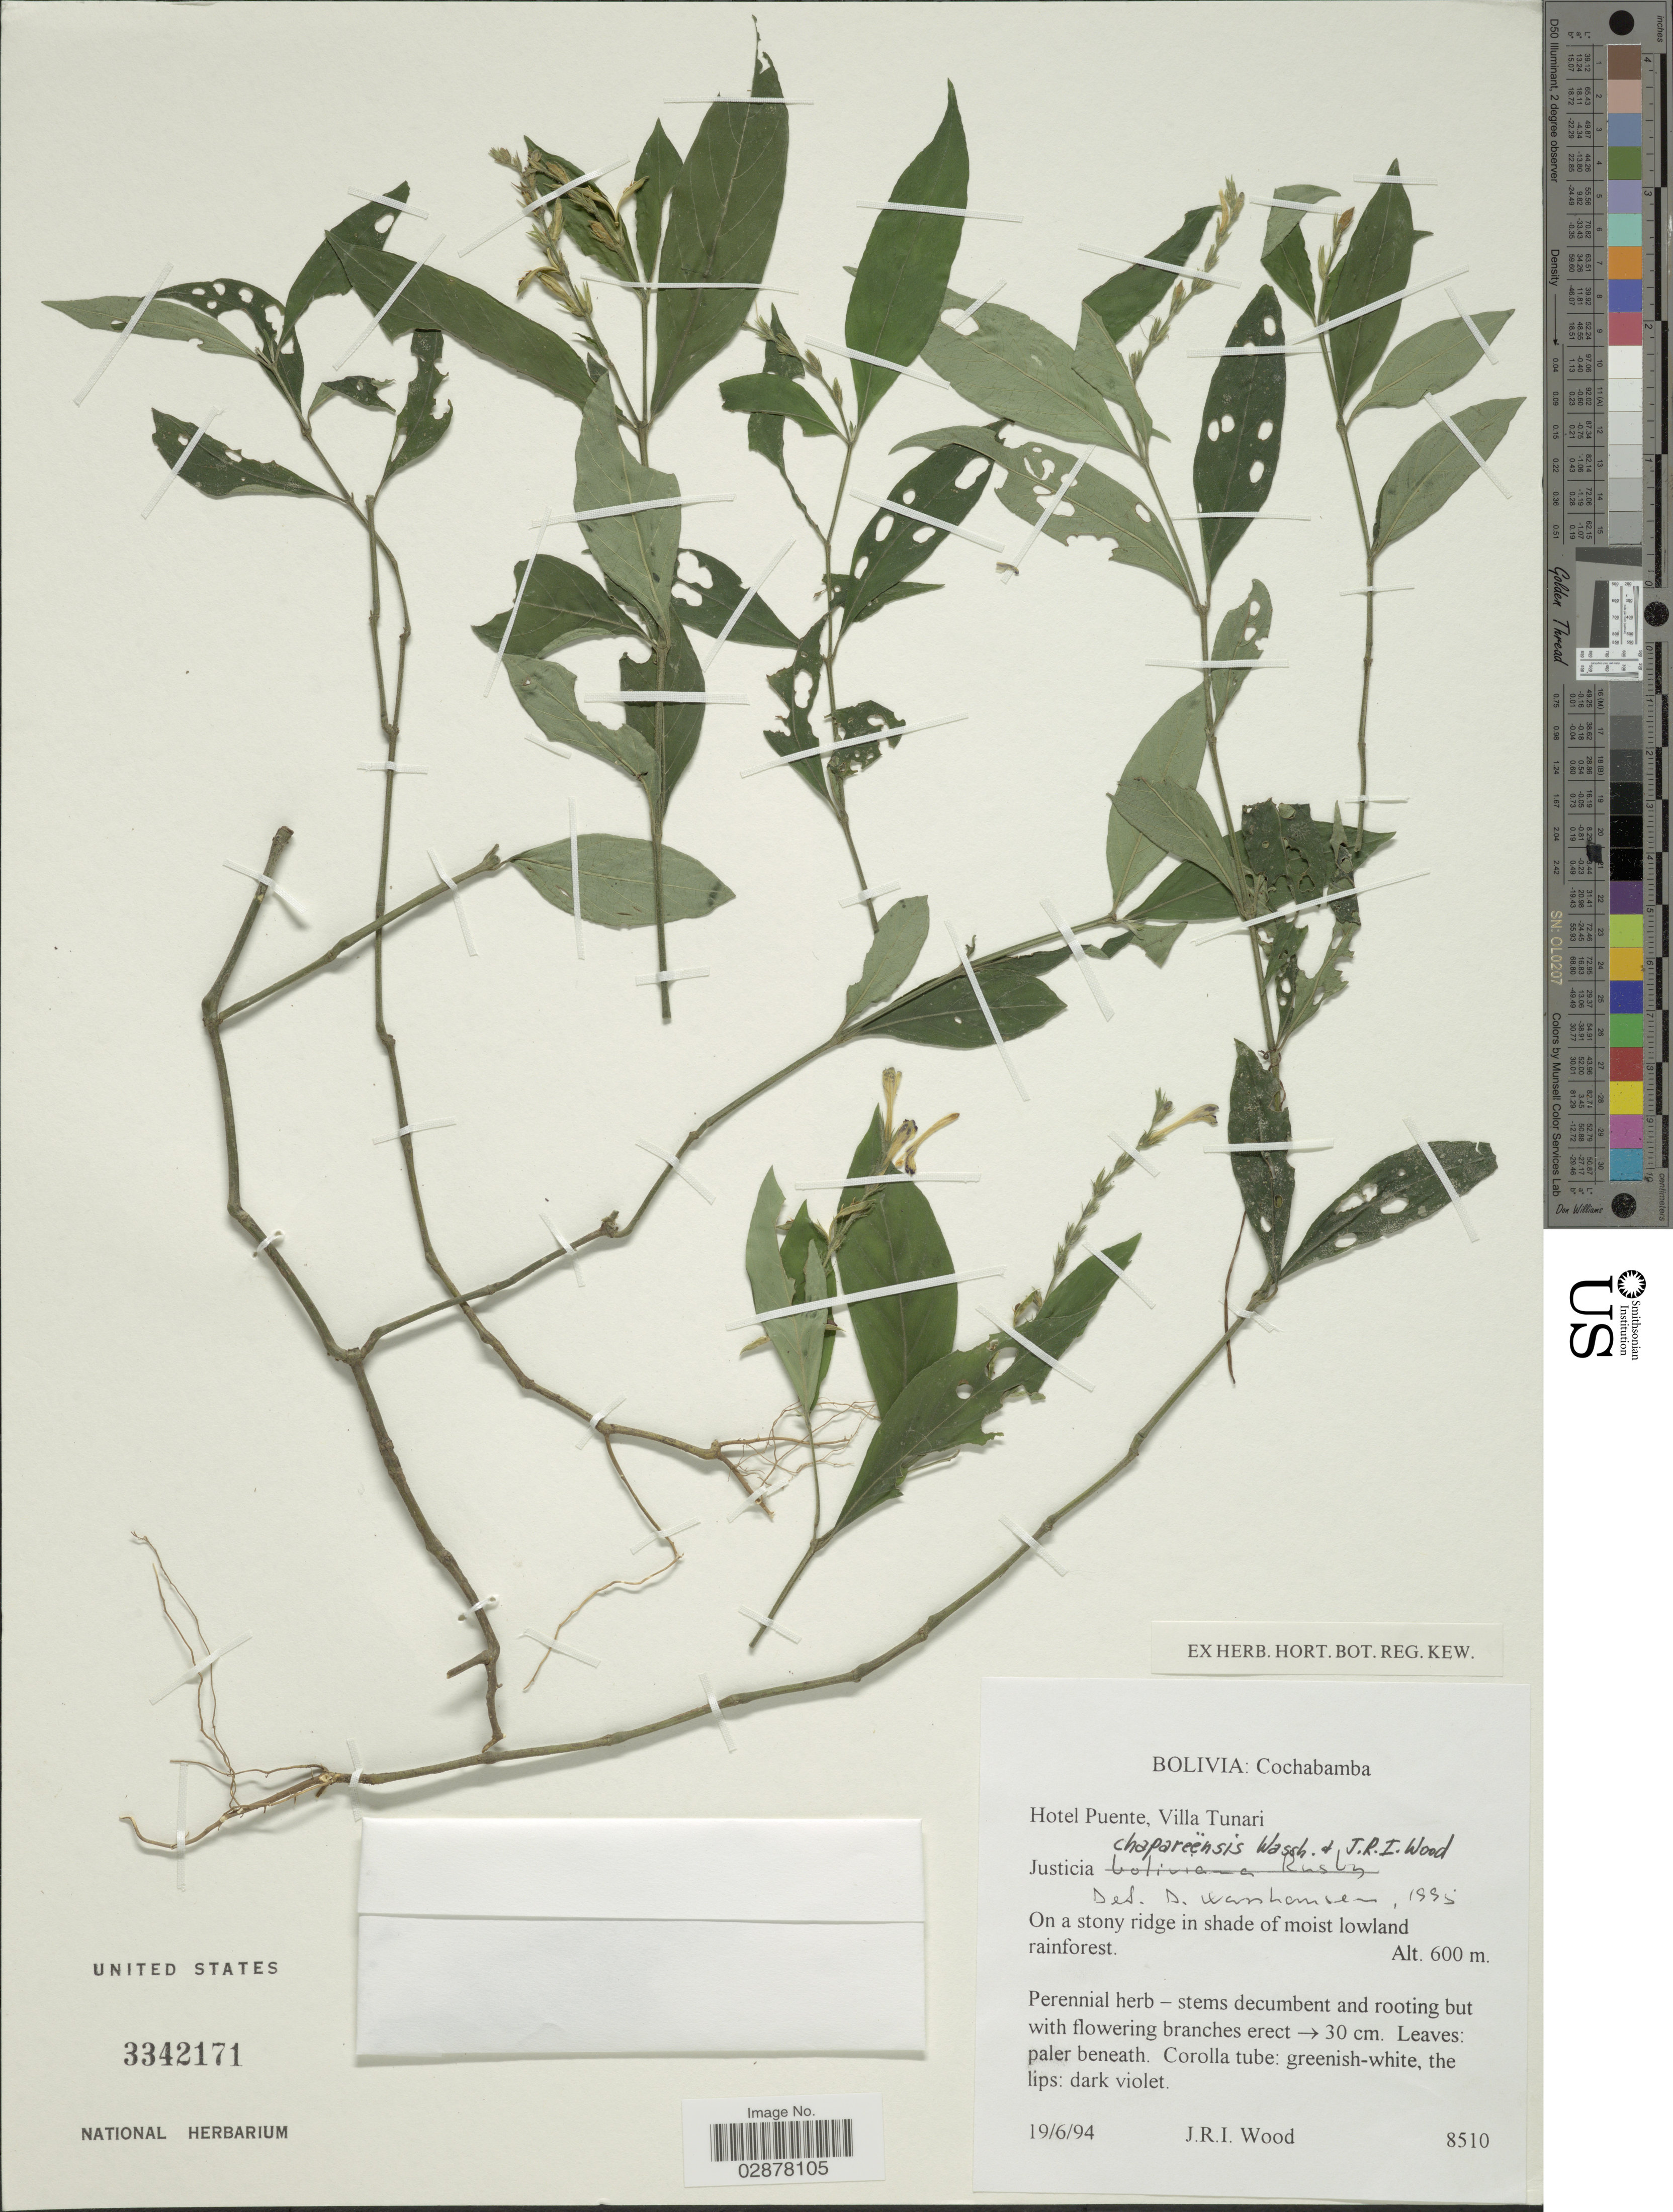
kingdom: Plantae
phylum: Tracheophyta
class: Magnoliopsida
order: Lamiales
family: Acanthaceae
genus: Justicia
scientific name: Justicia chapareensis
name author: Wassh. & J.R.I. Wood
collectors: J. R. I. Wood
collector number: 8510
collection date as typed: Transcribed d/m/y: 19/6/94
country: Bolivia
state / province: Cochabamba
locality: Hotel Puente, Villa Tunari.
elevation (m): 600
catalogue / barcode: US 3342171